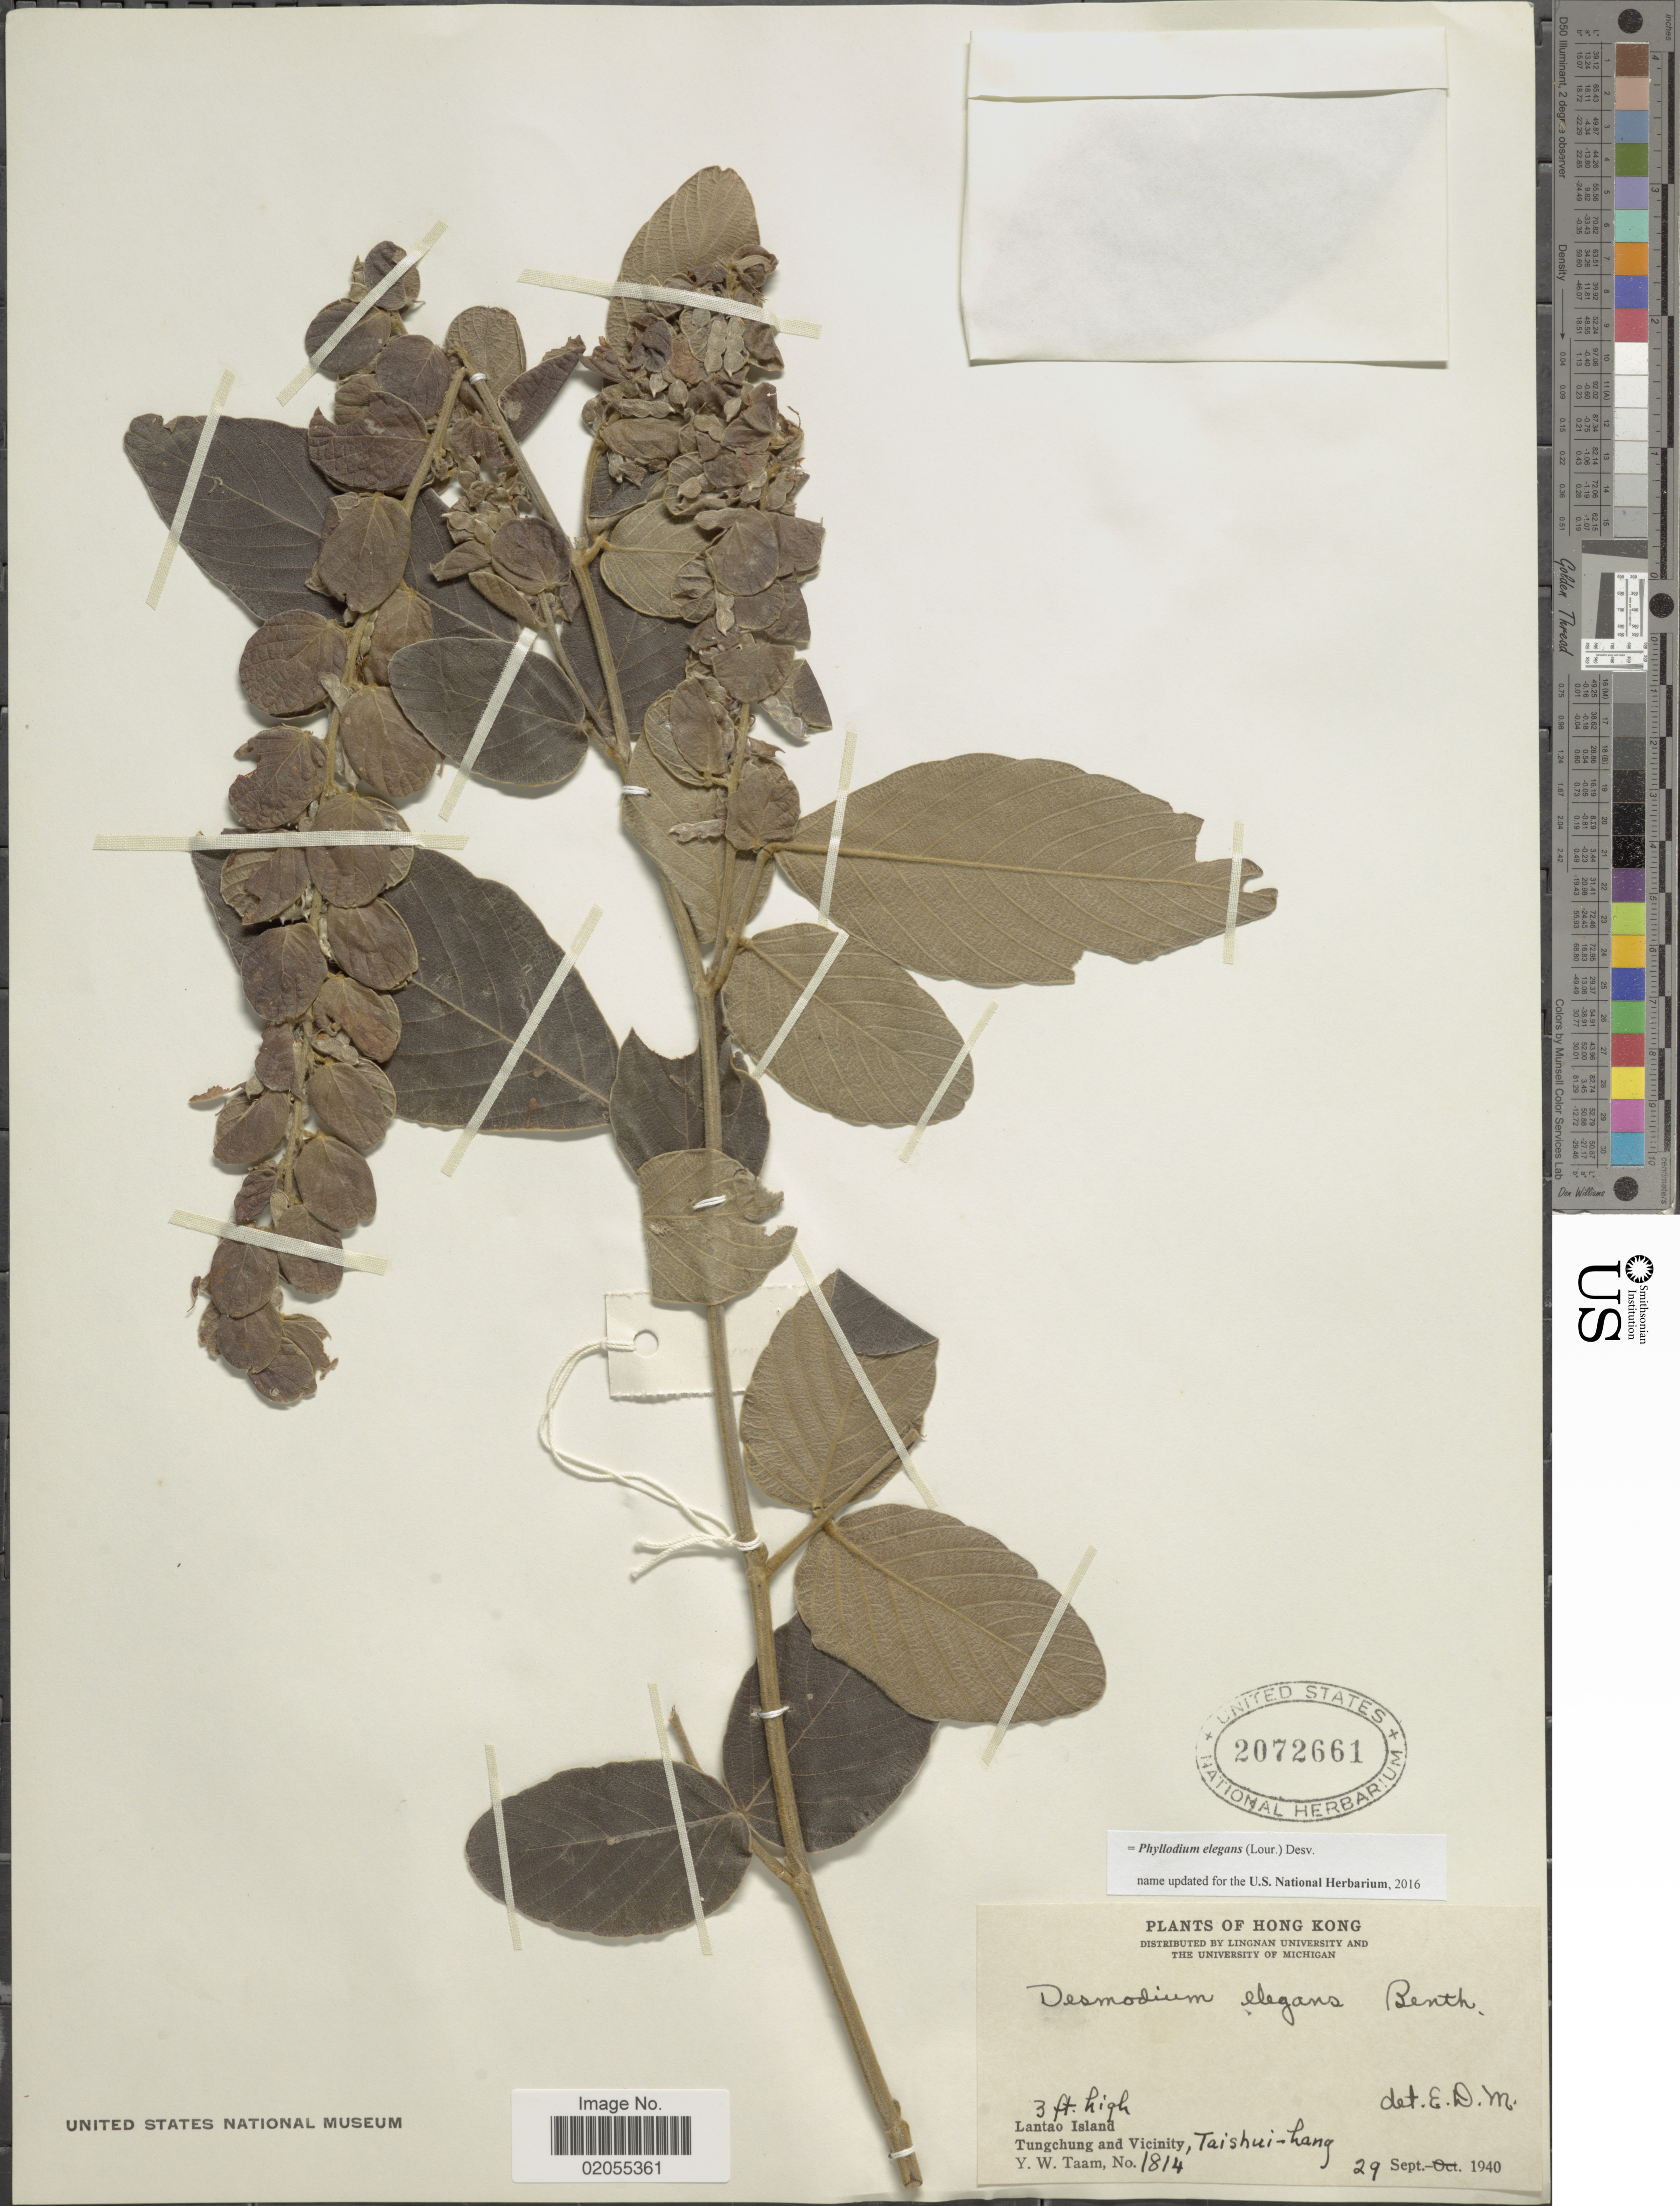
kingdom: Plantae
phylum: Tracheophyta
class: Magnoliopsida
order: Fabales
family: Fabaceae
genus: Phyllodium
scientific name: Phyllodium elegans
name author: (Lour.) Desv.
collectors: Y. W. Taam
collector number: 1814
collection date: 1940-09-29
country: China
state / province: Hong Kong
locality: Lantao Island, Tungschung and Vicinity, Taishui-Lang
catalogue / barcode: US 2072661